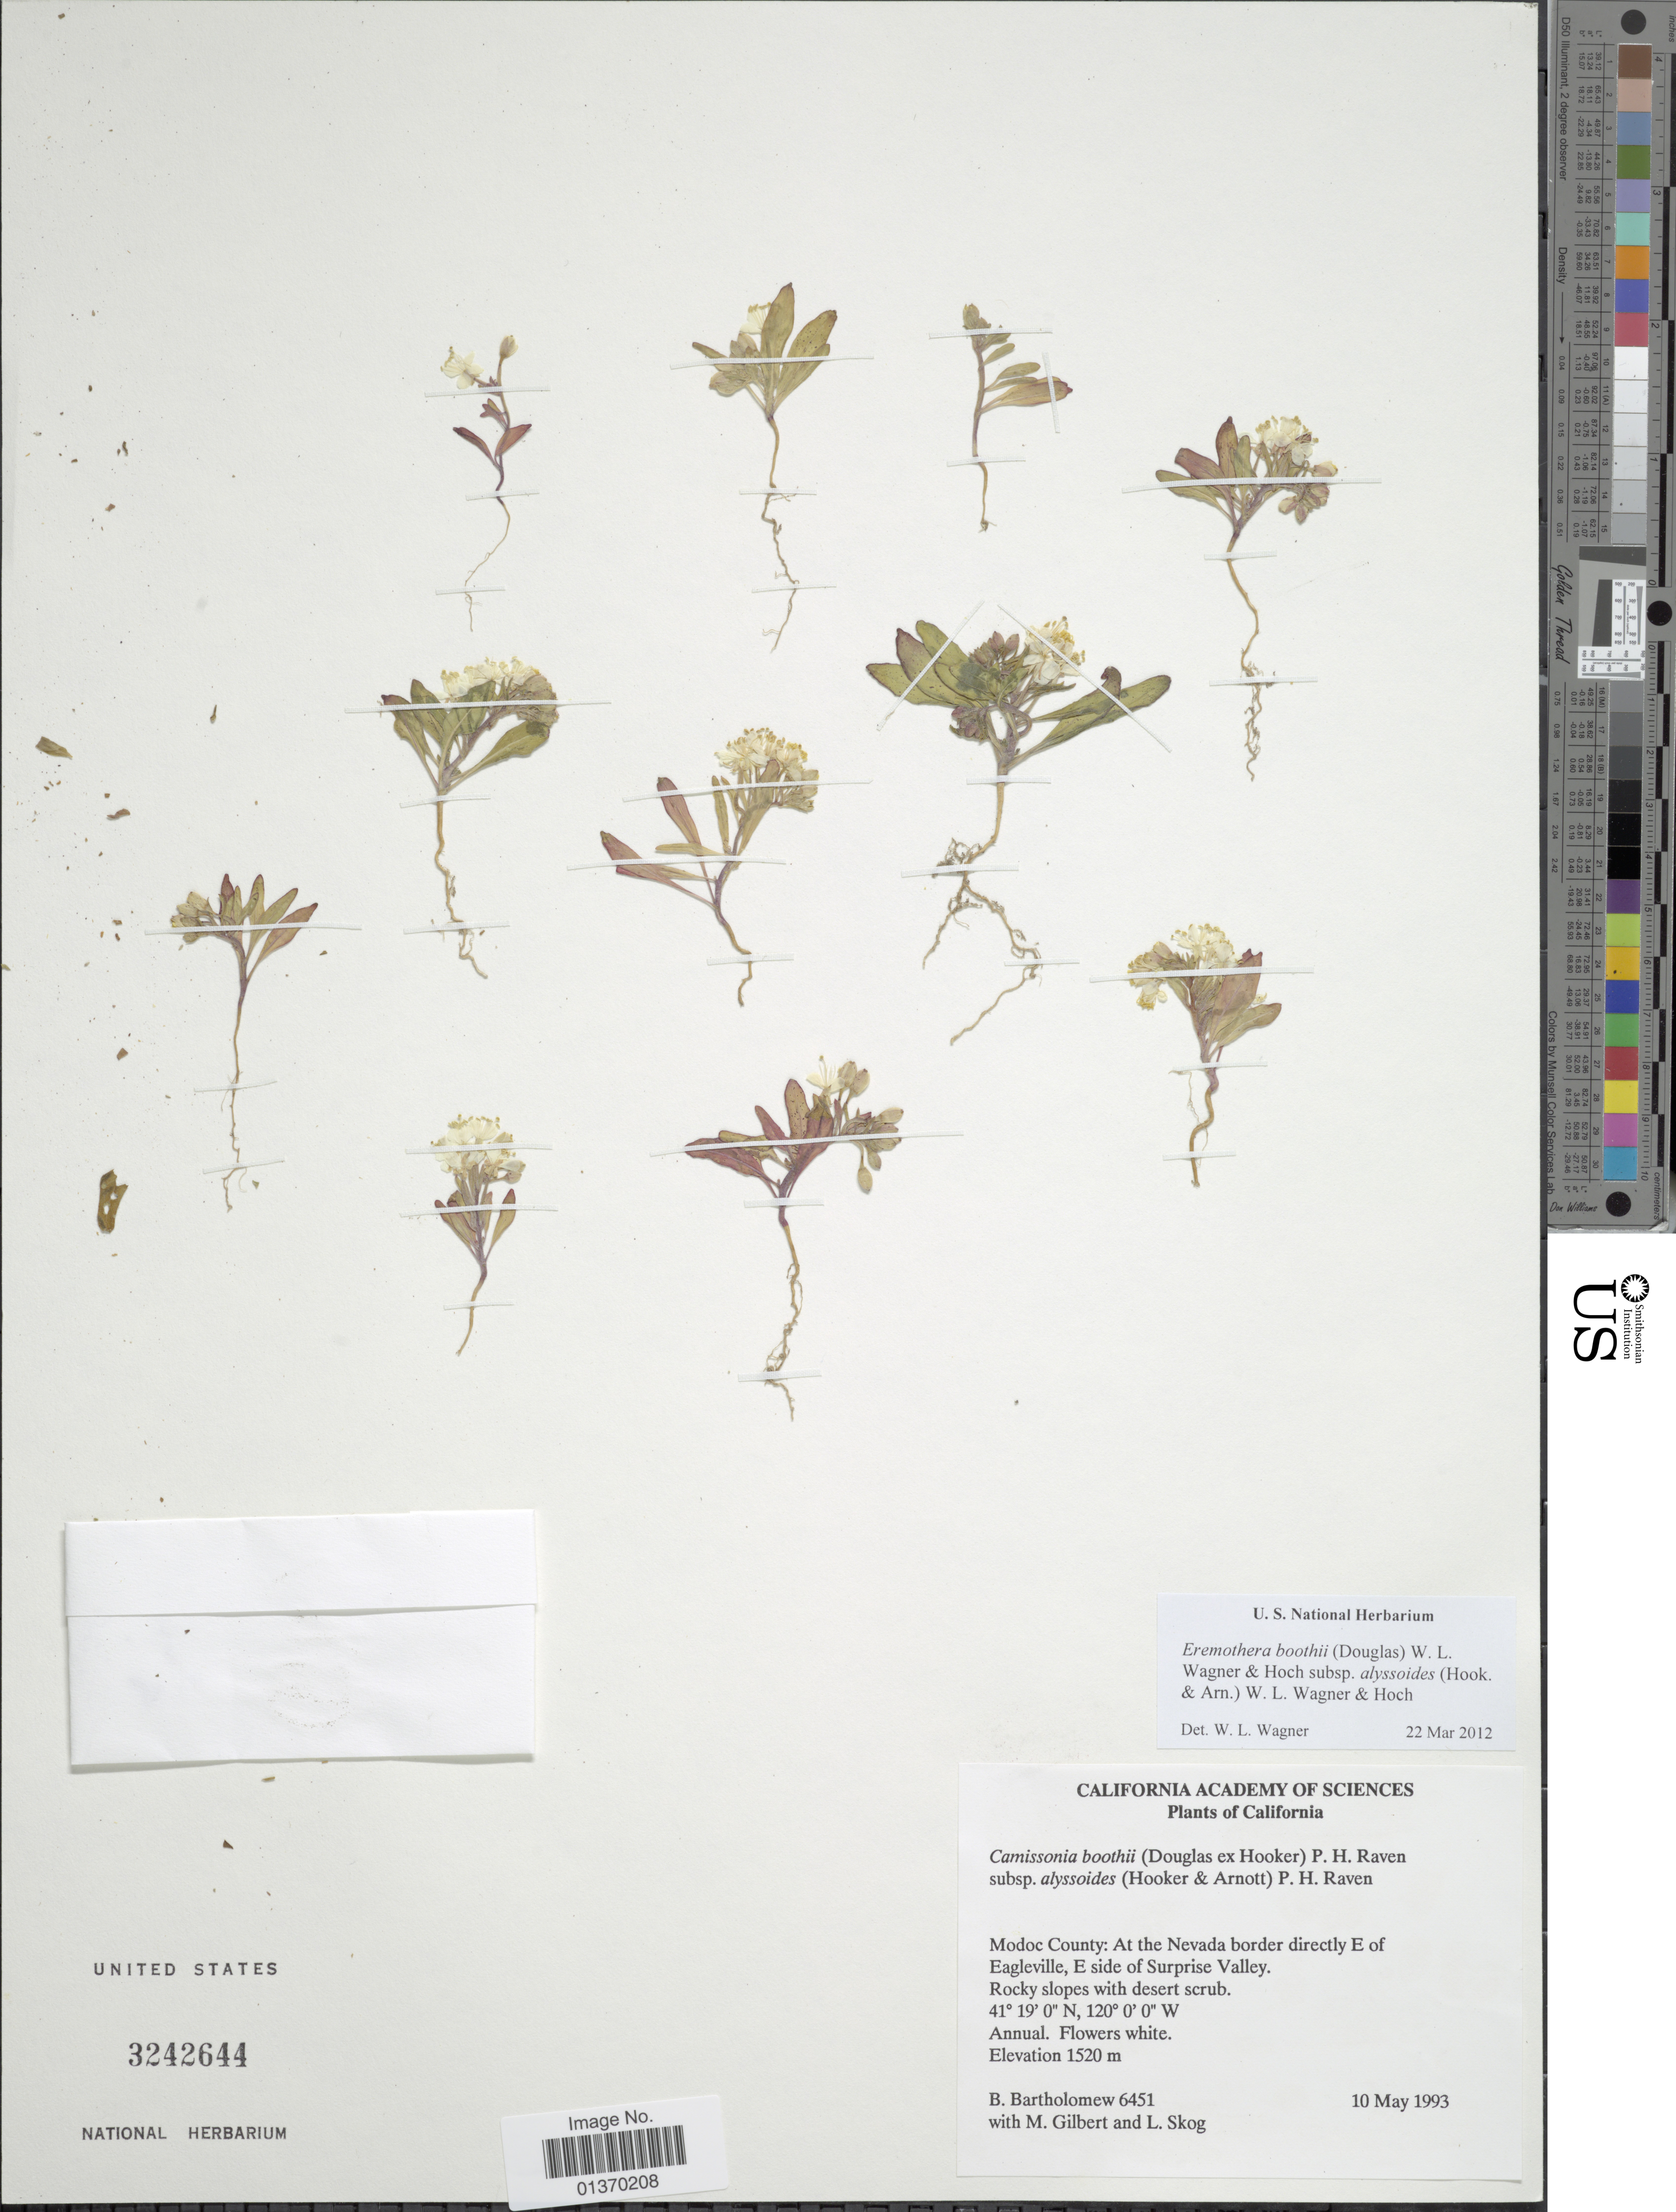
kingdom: Plantae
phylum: Tracheophyta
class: Magnoliopsida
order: Myrtales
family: Onagraceae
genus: Eremothera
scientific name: Eremothera boothii subsp. alyssoides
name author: (Hook. & Arn.) W.L. Wagner & Hoch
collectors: B. Bartholomew, M. Gilbert & L. E. Skog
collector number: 6451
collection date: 1993-05-10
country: United States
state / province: California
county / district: Modoc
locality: Modoc County: At the Nevada border directly E of Eagleville, E side of Surprise Valley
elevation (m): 1520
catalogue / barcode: US 3242644